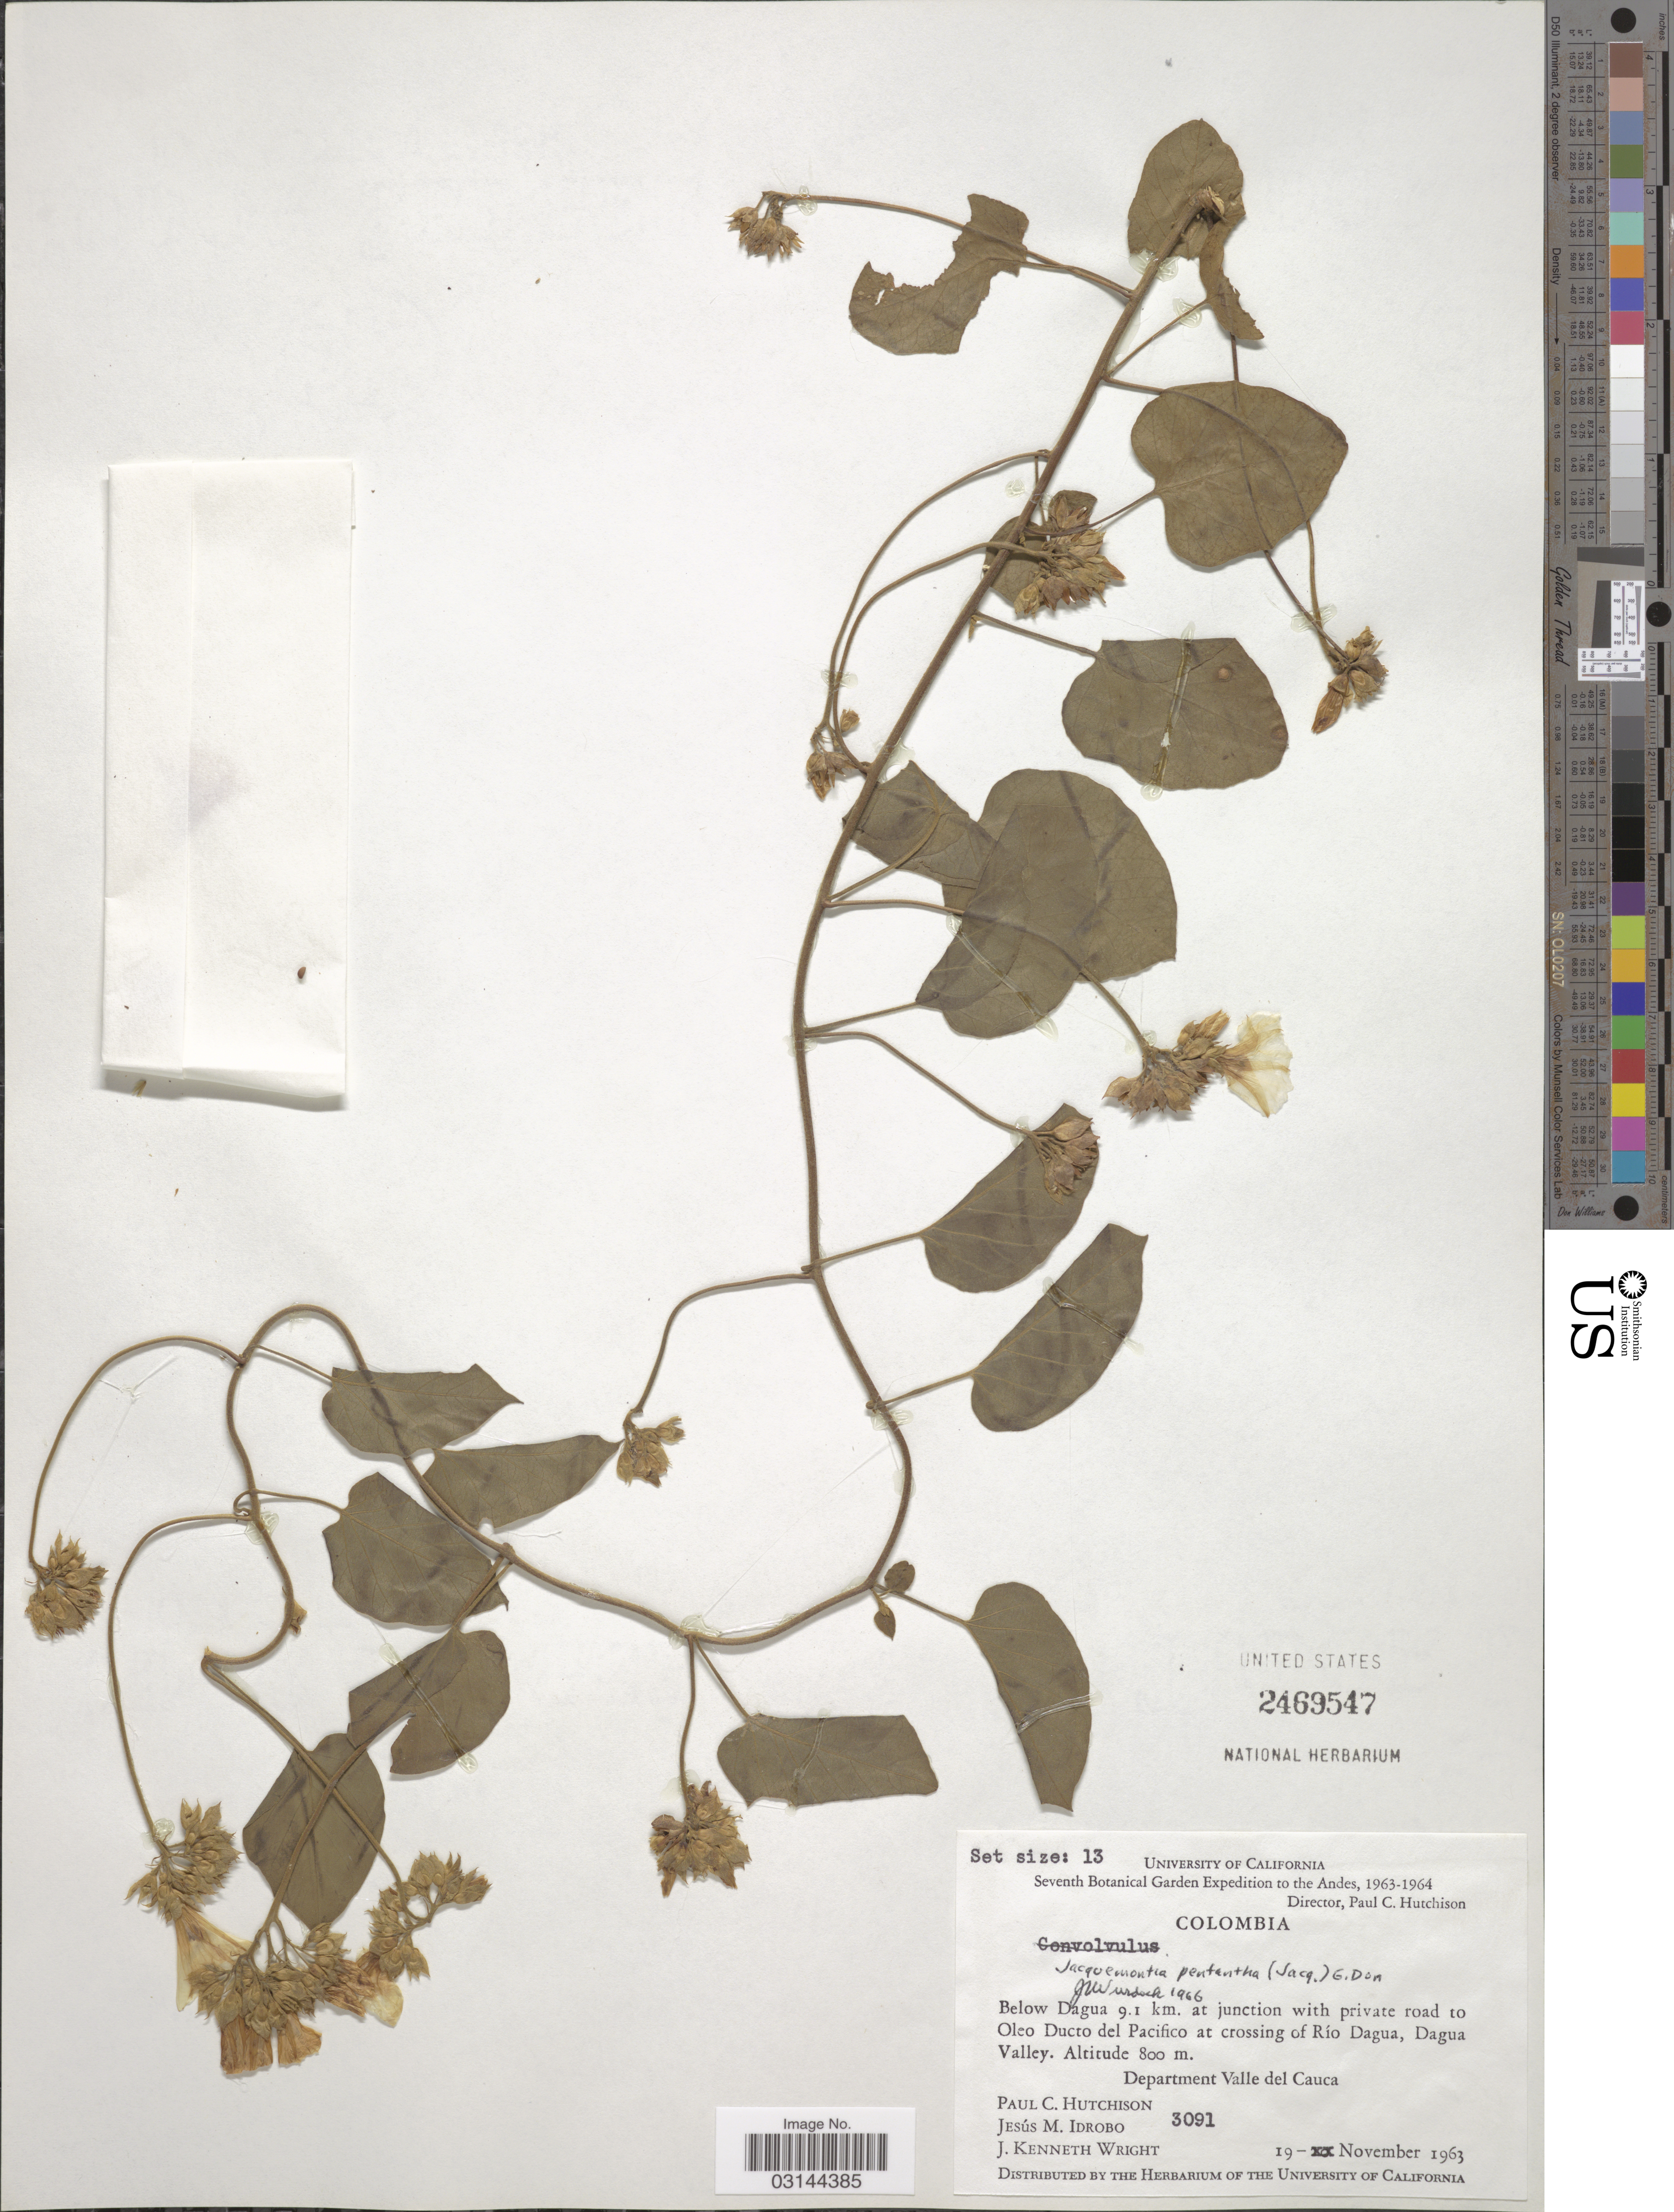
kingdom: Plantae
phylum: Tracheophyta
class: Magnoliopsida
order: Solanales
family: Convolvulaceae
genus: Jacquemontia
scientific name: Jacquemontia pentanthos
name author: (Jacq.) G. Don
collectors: P. C. Hutchison, J. M. Idrobo & J. K. Wright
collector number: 3091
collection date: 1963-11-19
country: Colombia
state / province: Valle del Cauca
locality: Andes. Below Dagua 9.1 km. at junction with private road to Oleo Ducto del Pacifico at crossing of Río Dagua, Dagua Valley. Department Valle del Cauca.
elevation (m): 800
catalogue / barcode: US 2469547